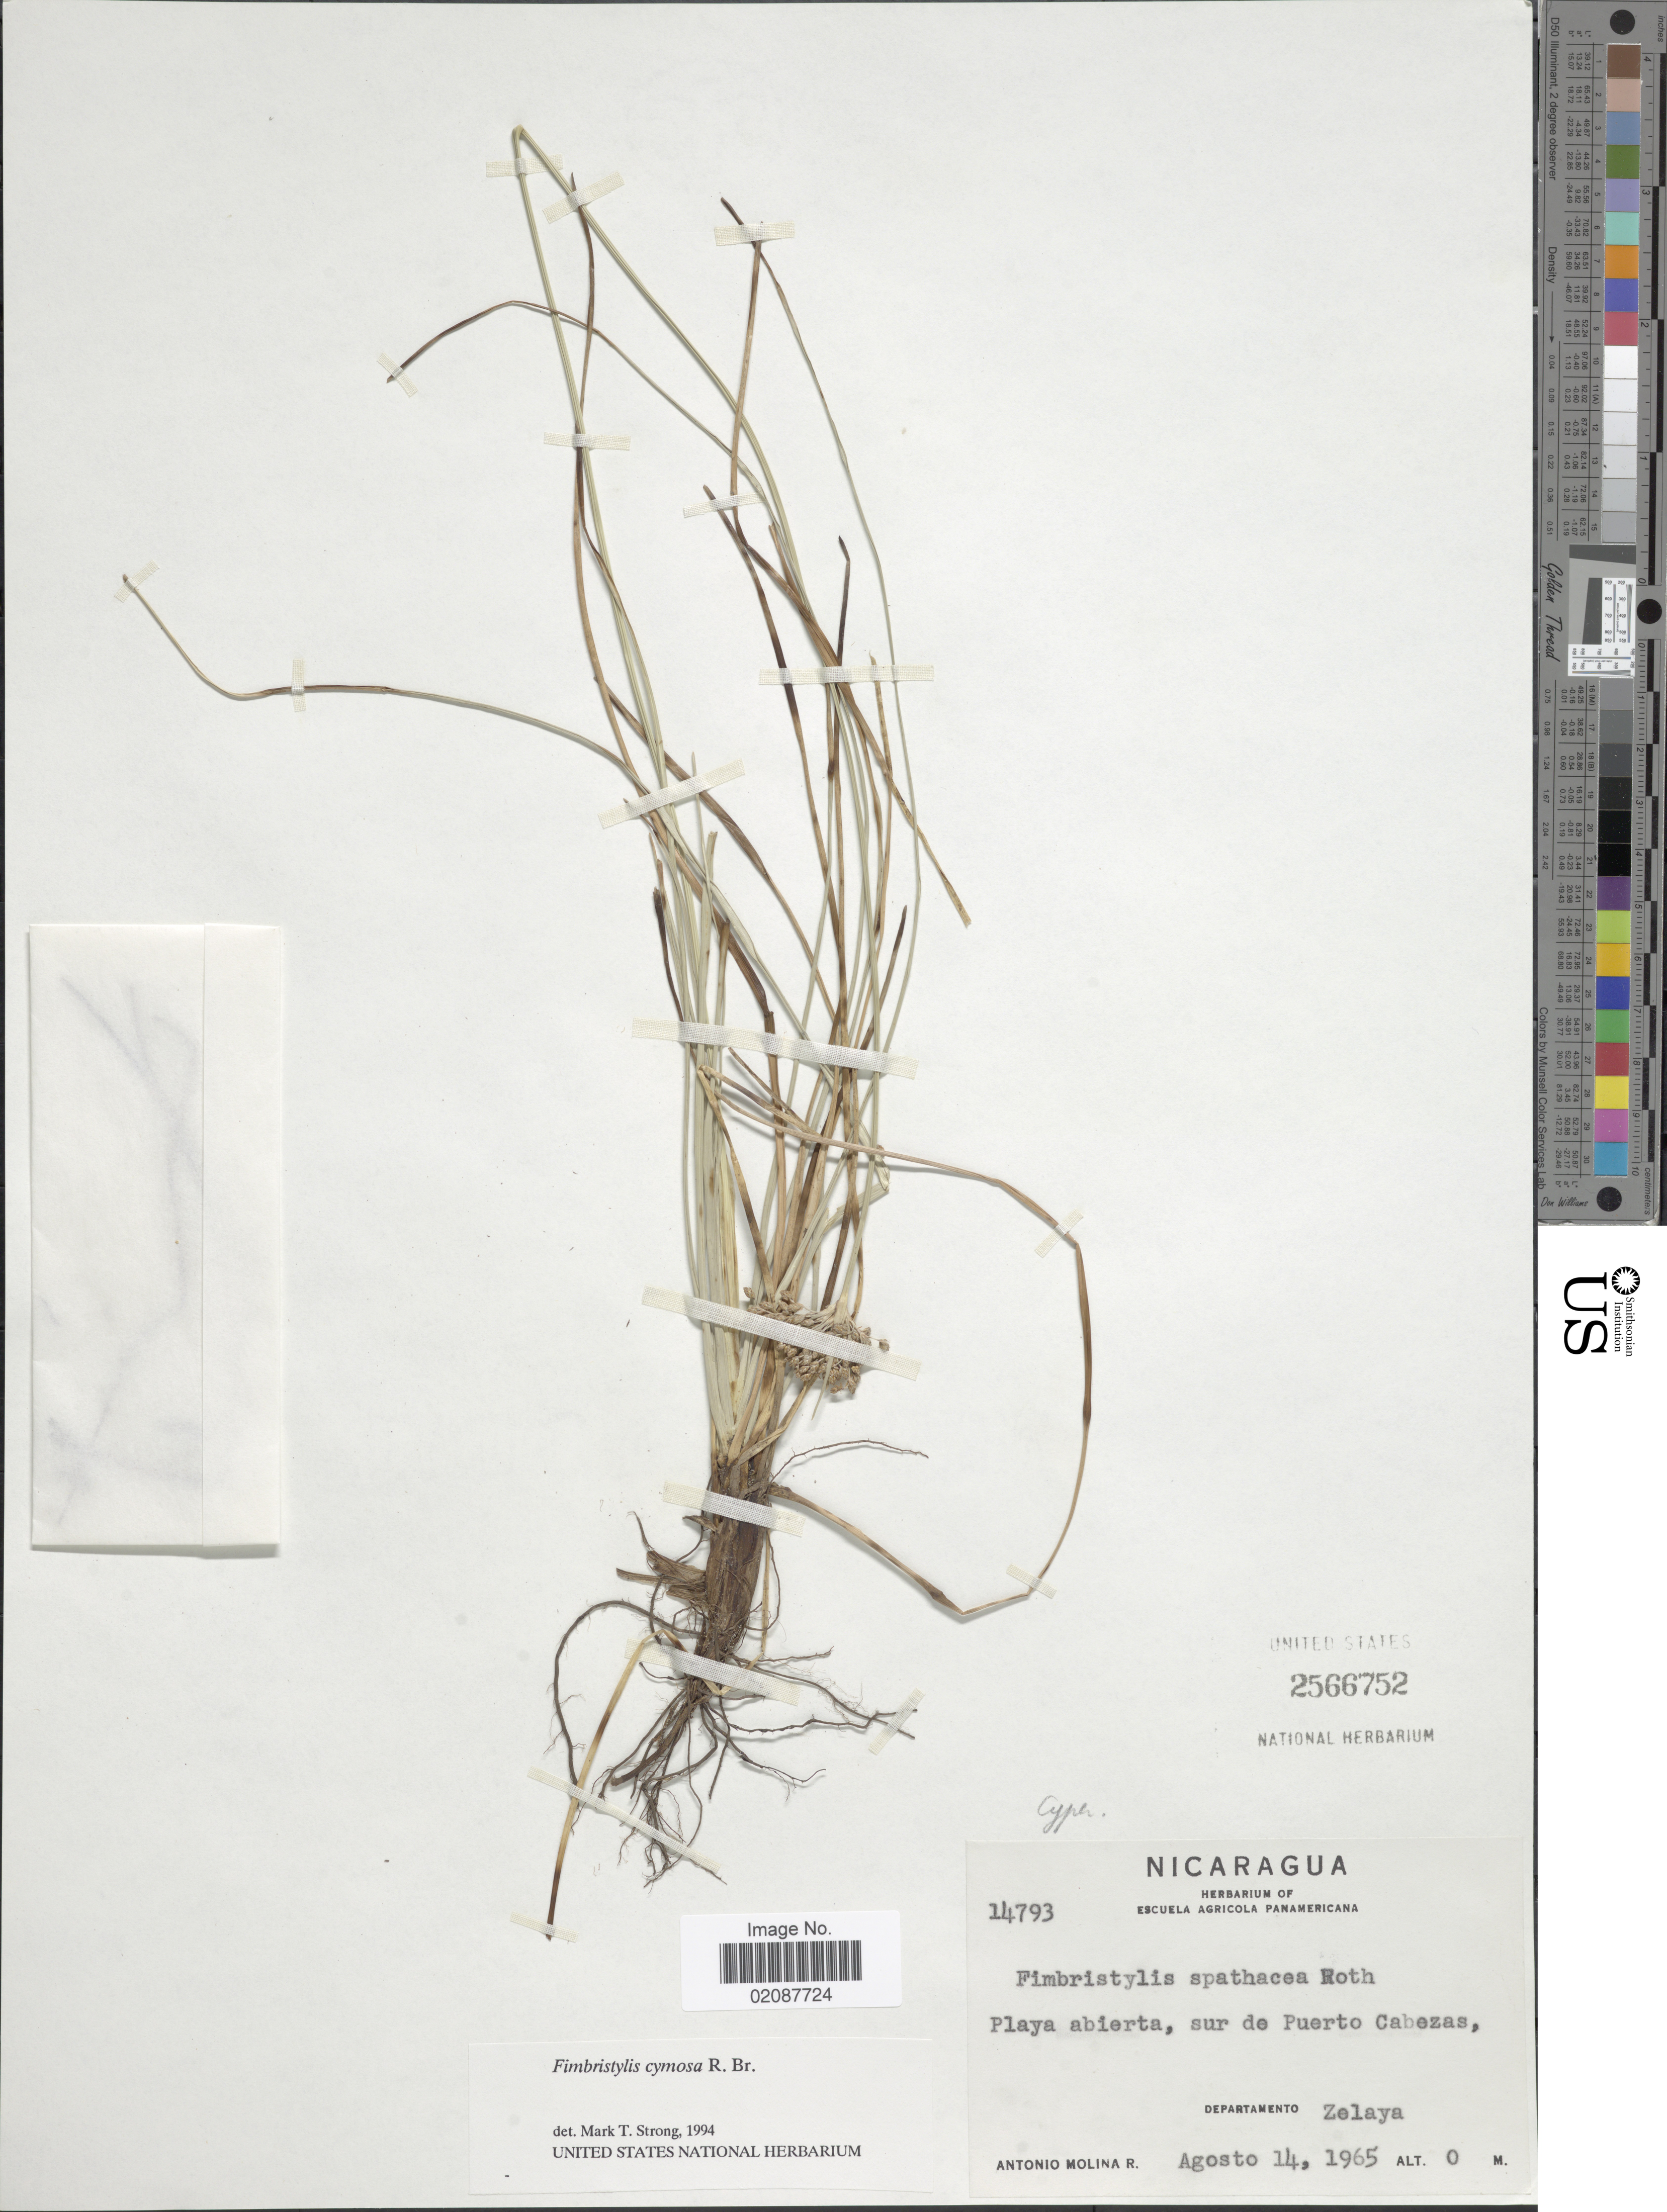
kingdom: Plantae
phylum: Tracheophyta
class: Liliopsida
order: Poales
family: Cyperaceae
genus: Fimbristylis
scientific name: Fimbristylis cymosa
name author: R. Br.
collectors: A. Molina R.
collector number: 14793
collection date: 1965-08-14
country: Nicaragua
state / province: Atlantico Norte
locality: Playa abierta, sur de Puerto Cabezas, Departamento Zelaya.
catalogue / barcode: US 2566752